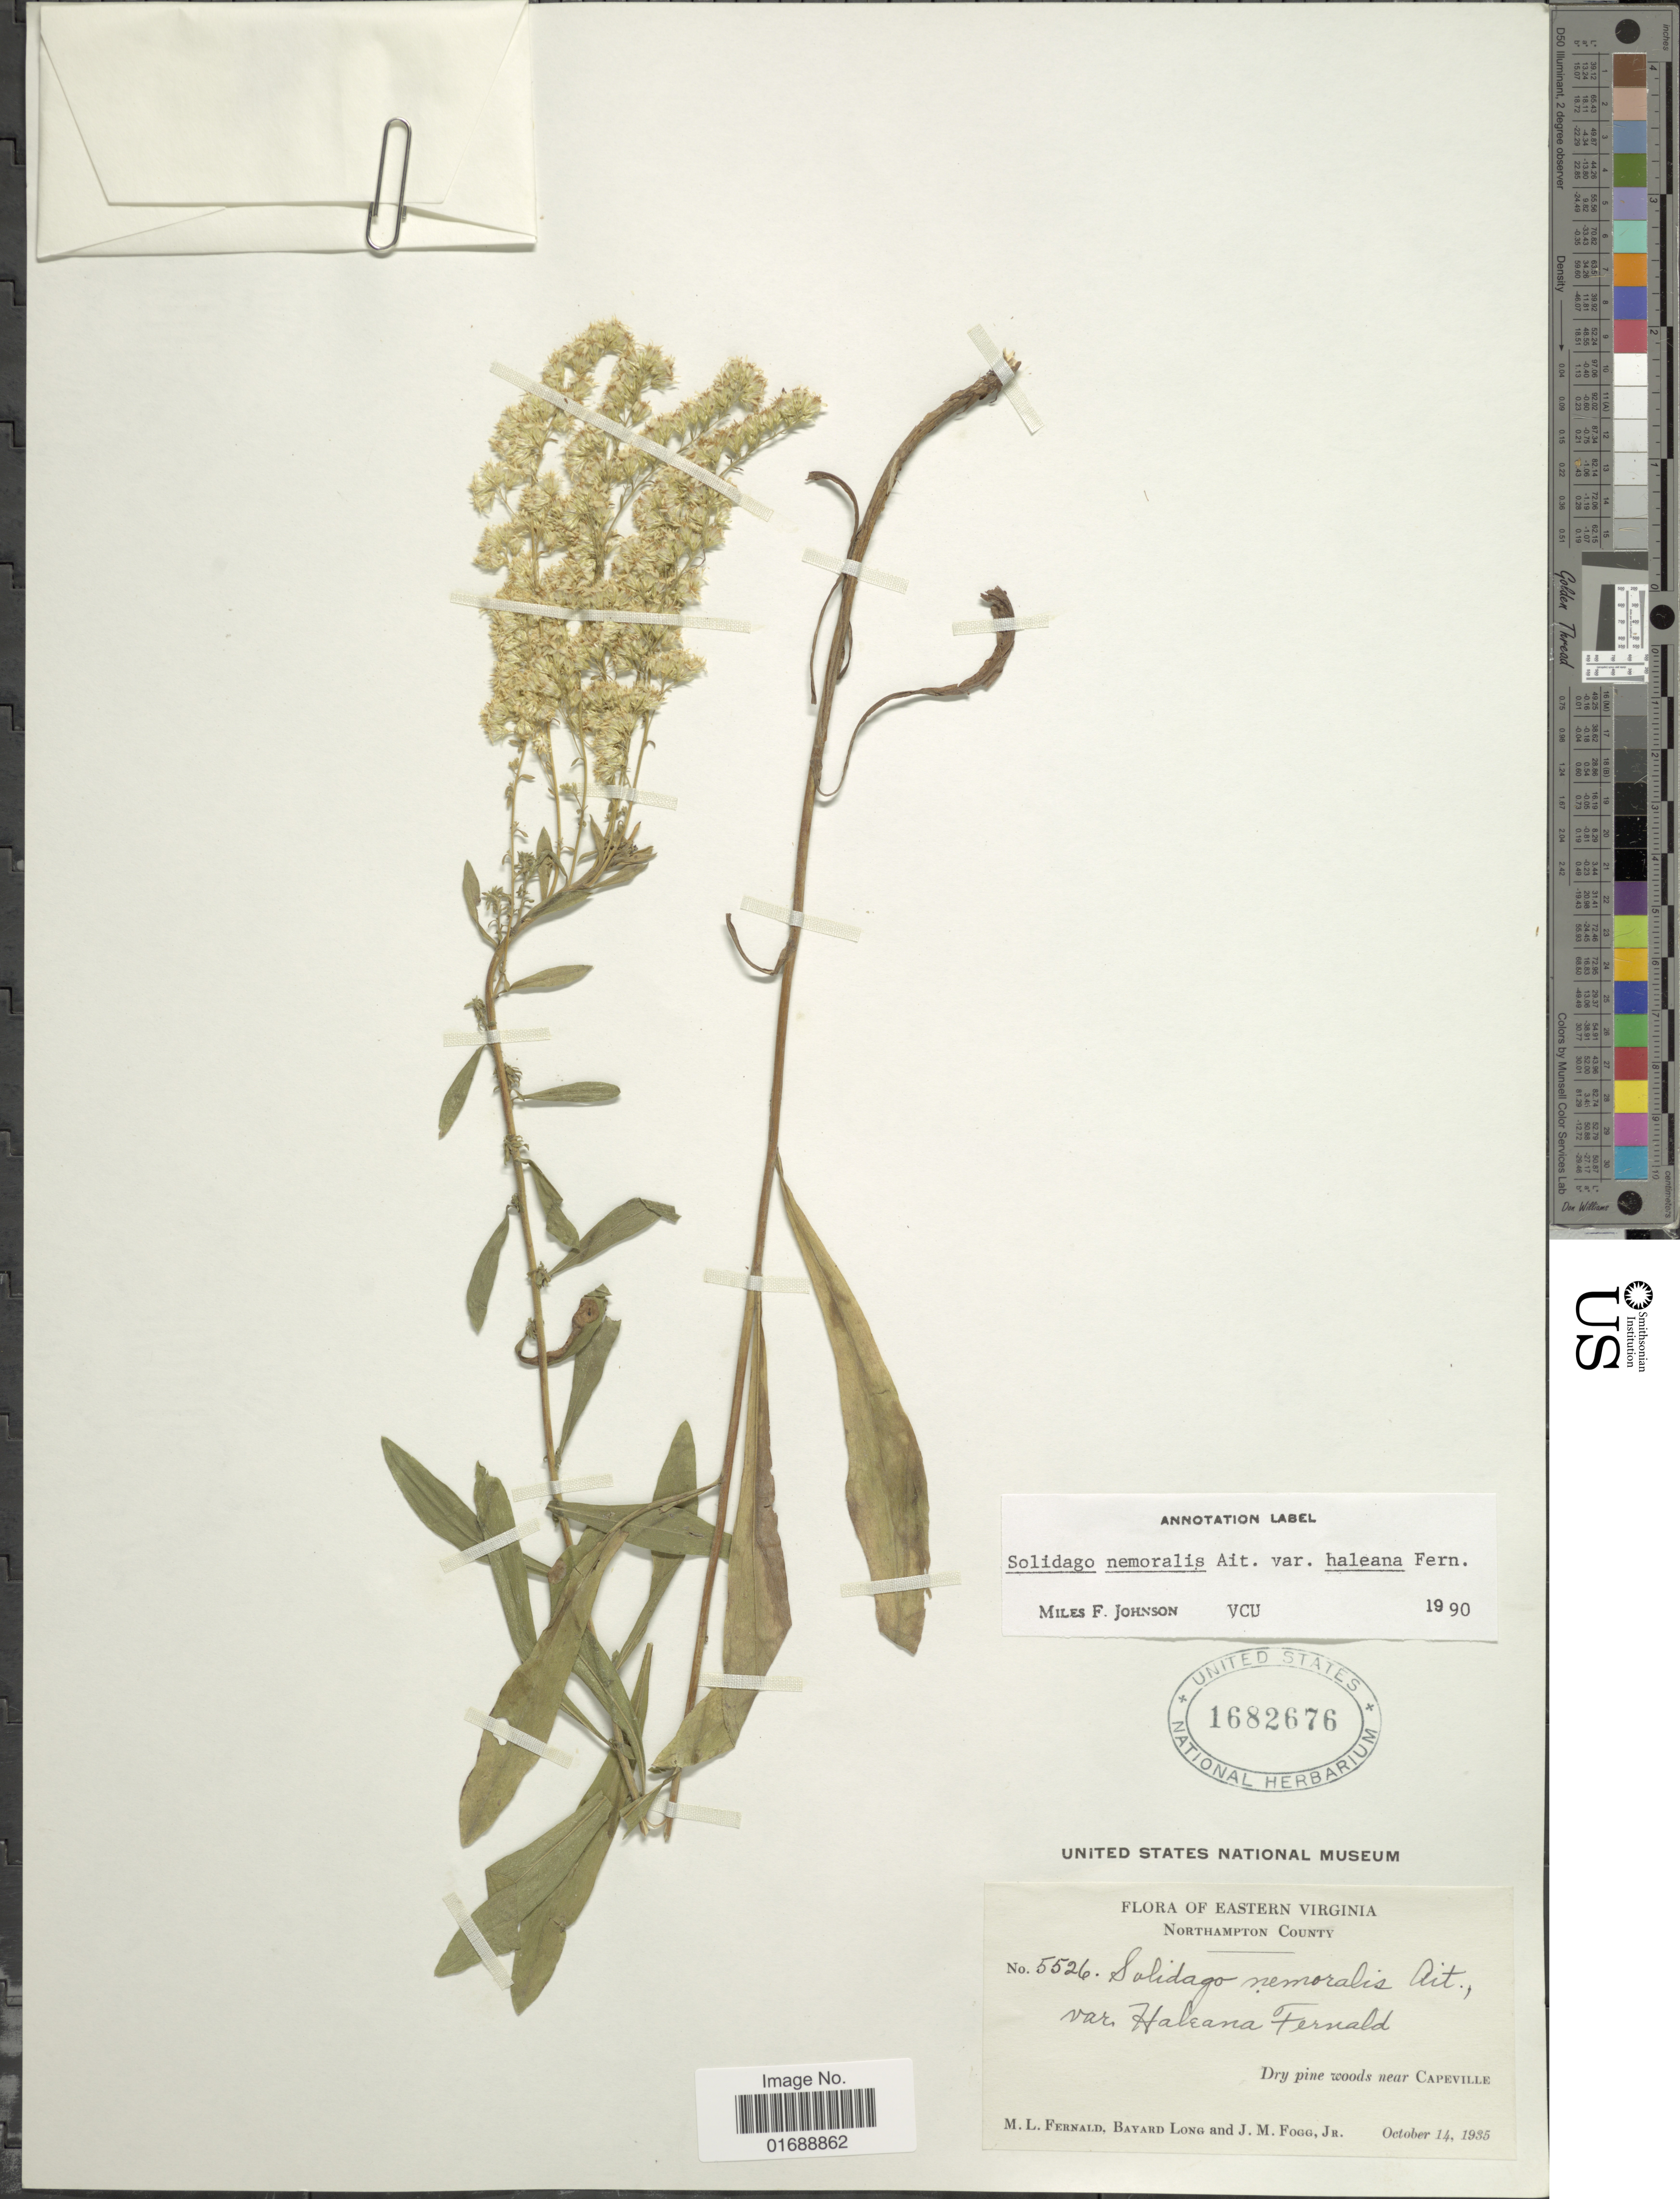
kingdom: Plantae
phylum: Tracheophyta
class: Magnoliopsida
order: Asterales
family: Asteraceae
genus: Solidago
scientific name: Solidago nemoralis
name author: Aiton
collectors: M. L. Fernald, B. Long & J. Fogg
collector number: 5526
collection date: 1935-10-14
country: United States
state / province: Virginia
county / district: Northampton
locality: Eastern Virginia, Dry pine woods near Capeville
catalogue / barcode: US 1682676